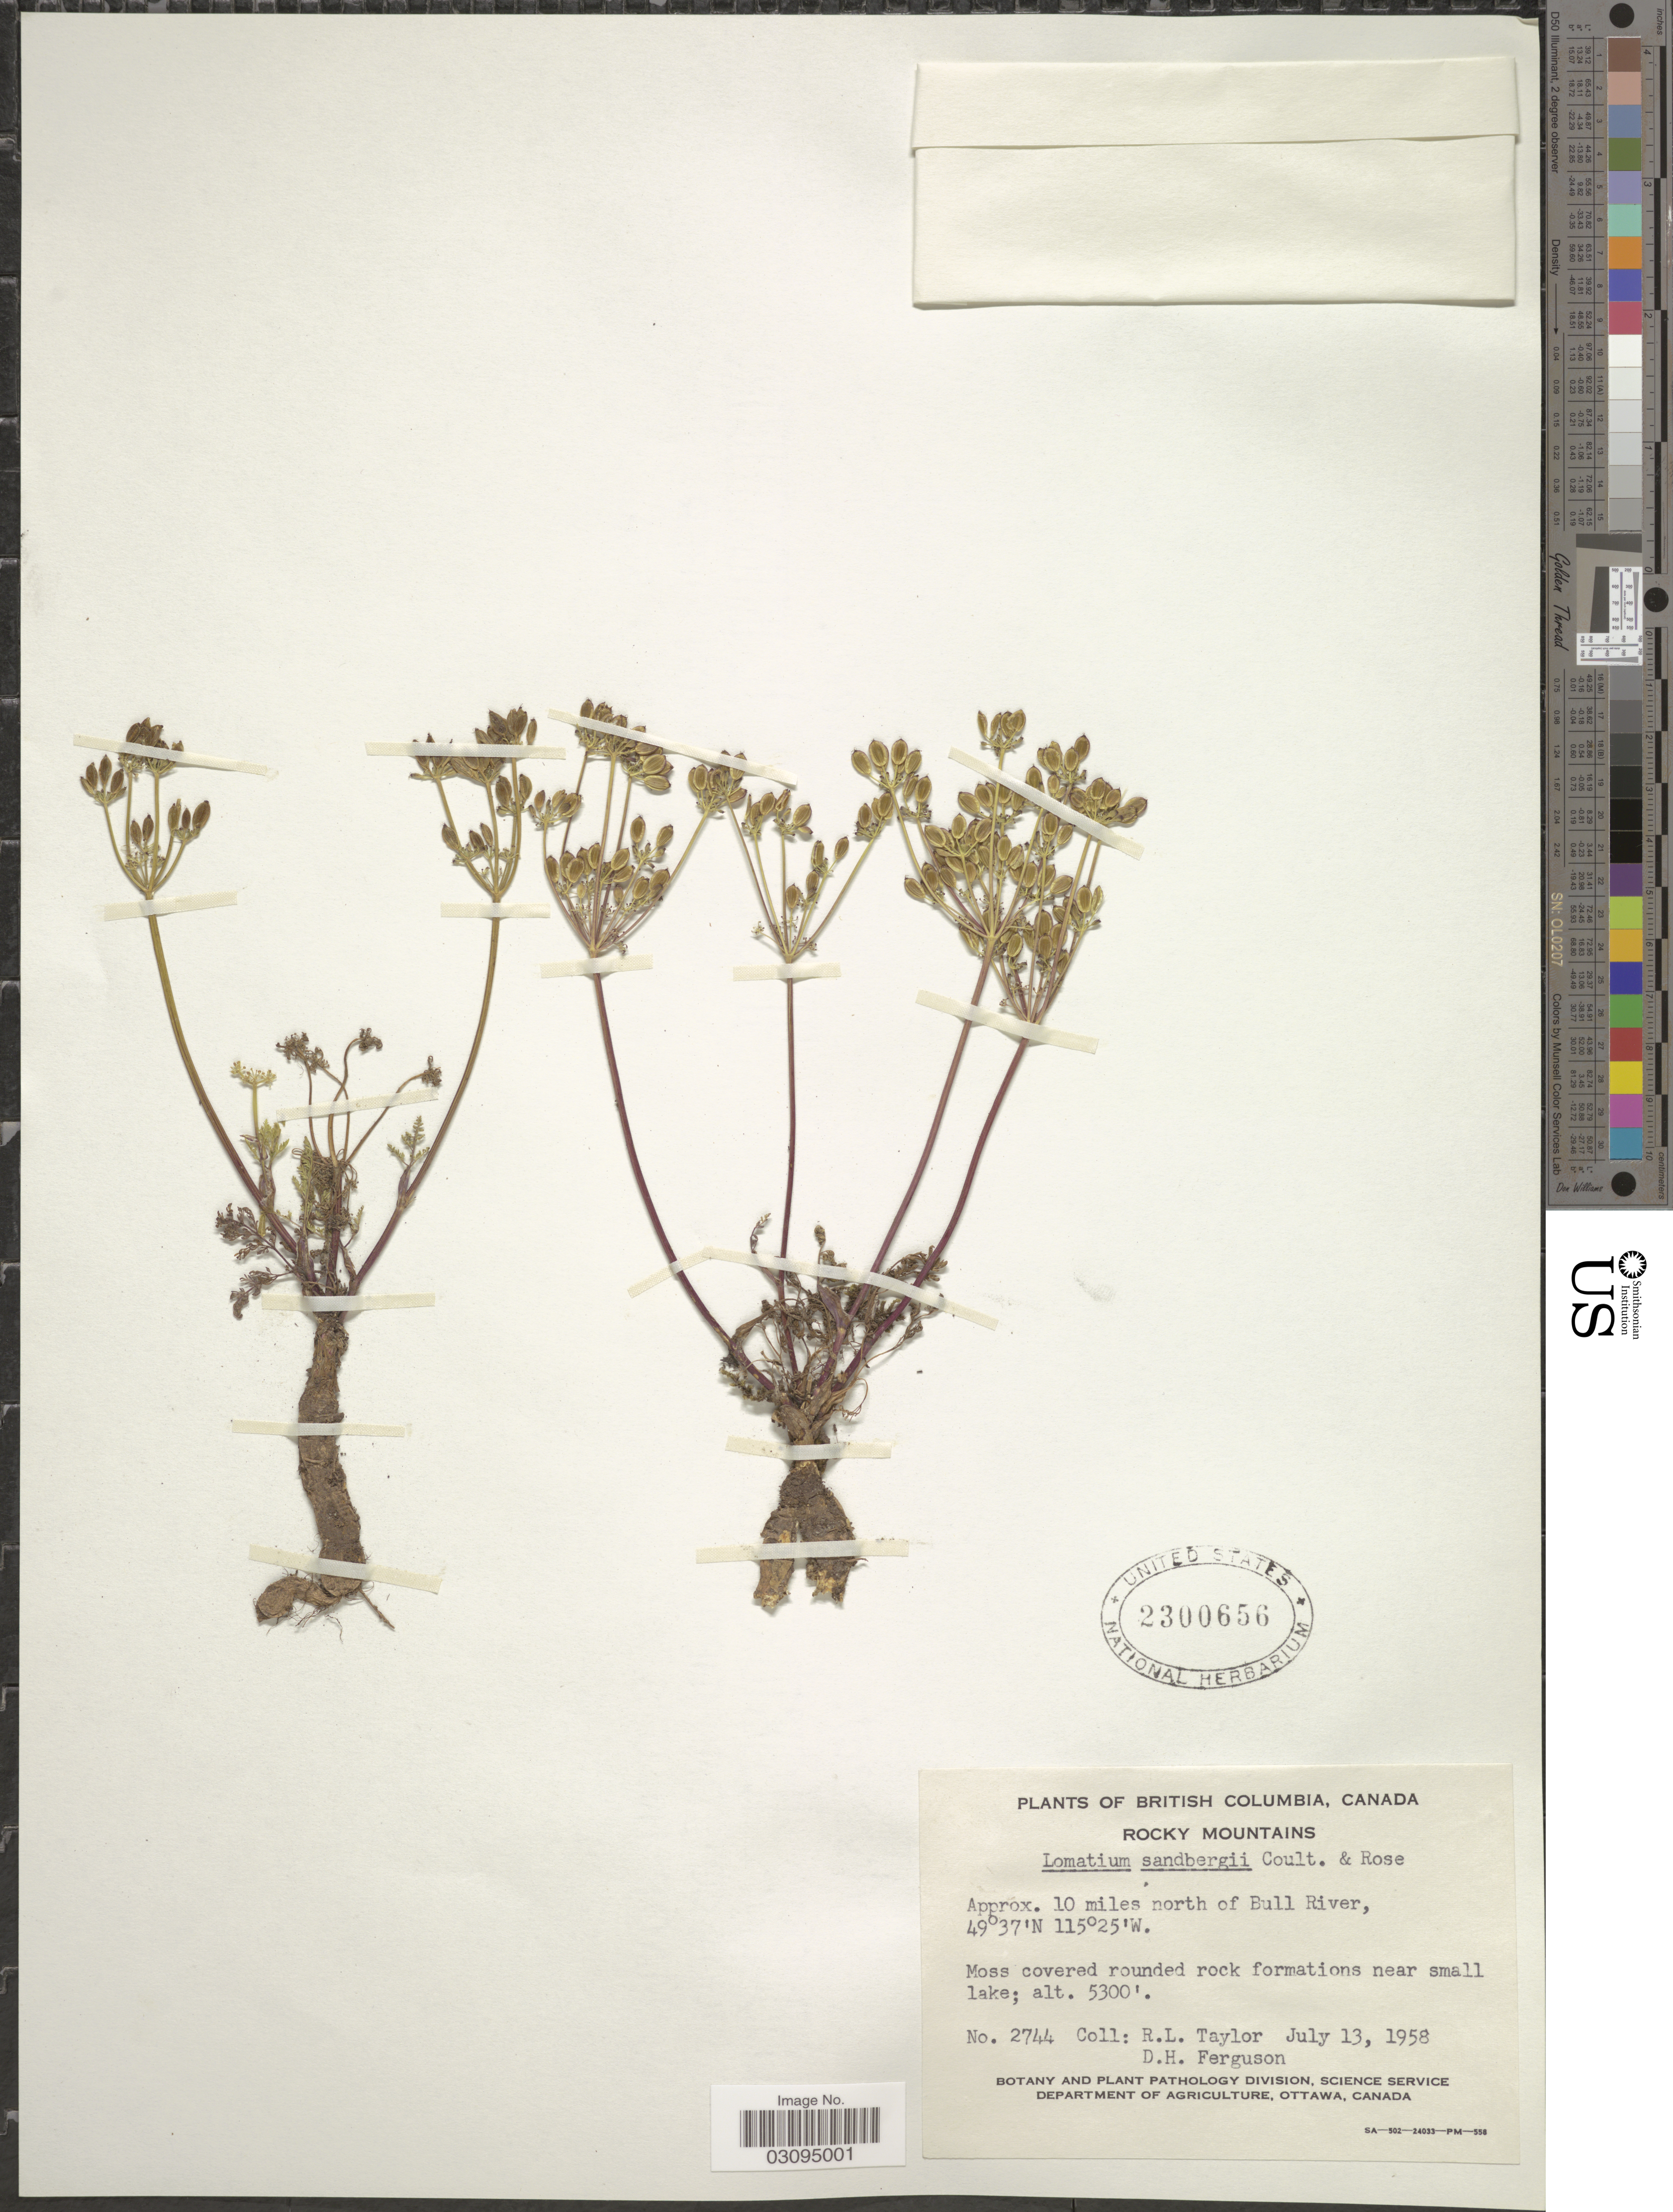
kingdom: Plantae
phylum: Tracheophyta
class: Magnoliopsida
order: Apiales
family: Apiaceae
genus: Lomatium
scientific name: Lomatium sandbergii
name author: (J.M. Coult. & Rose) J.M. Coult. & Rose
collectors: R. Taylor & D. Ferguson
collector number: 2744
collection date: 1958-07-13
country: Canada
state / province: British Columbia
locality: Rocky Mountains, Approx. 10 miles north of Bul River.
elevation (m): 1615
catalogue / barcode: US 2300656